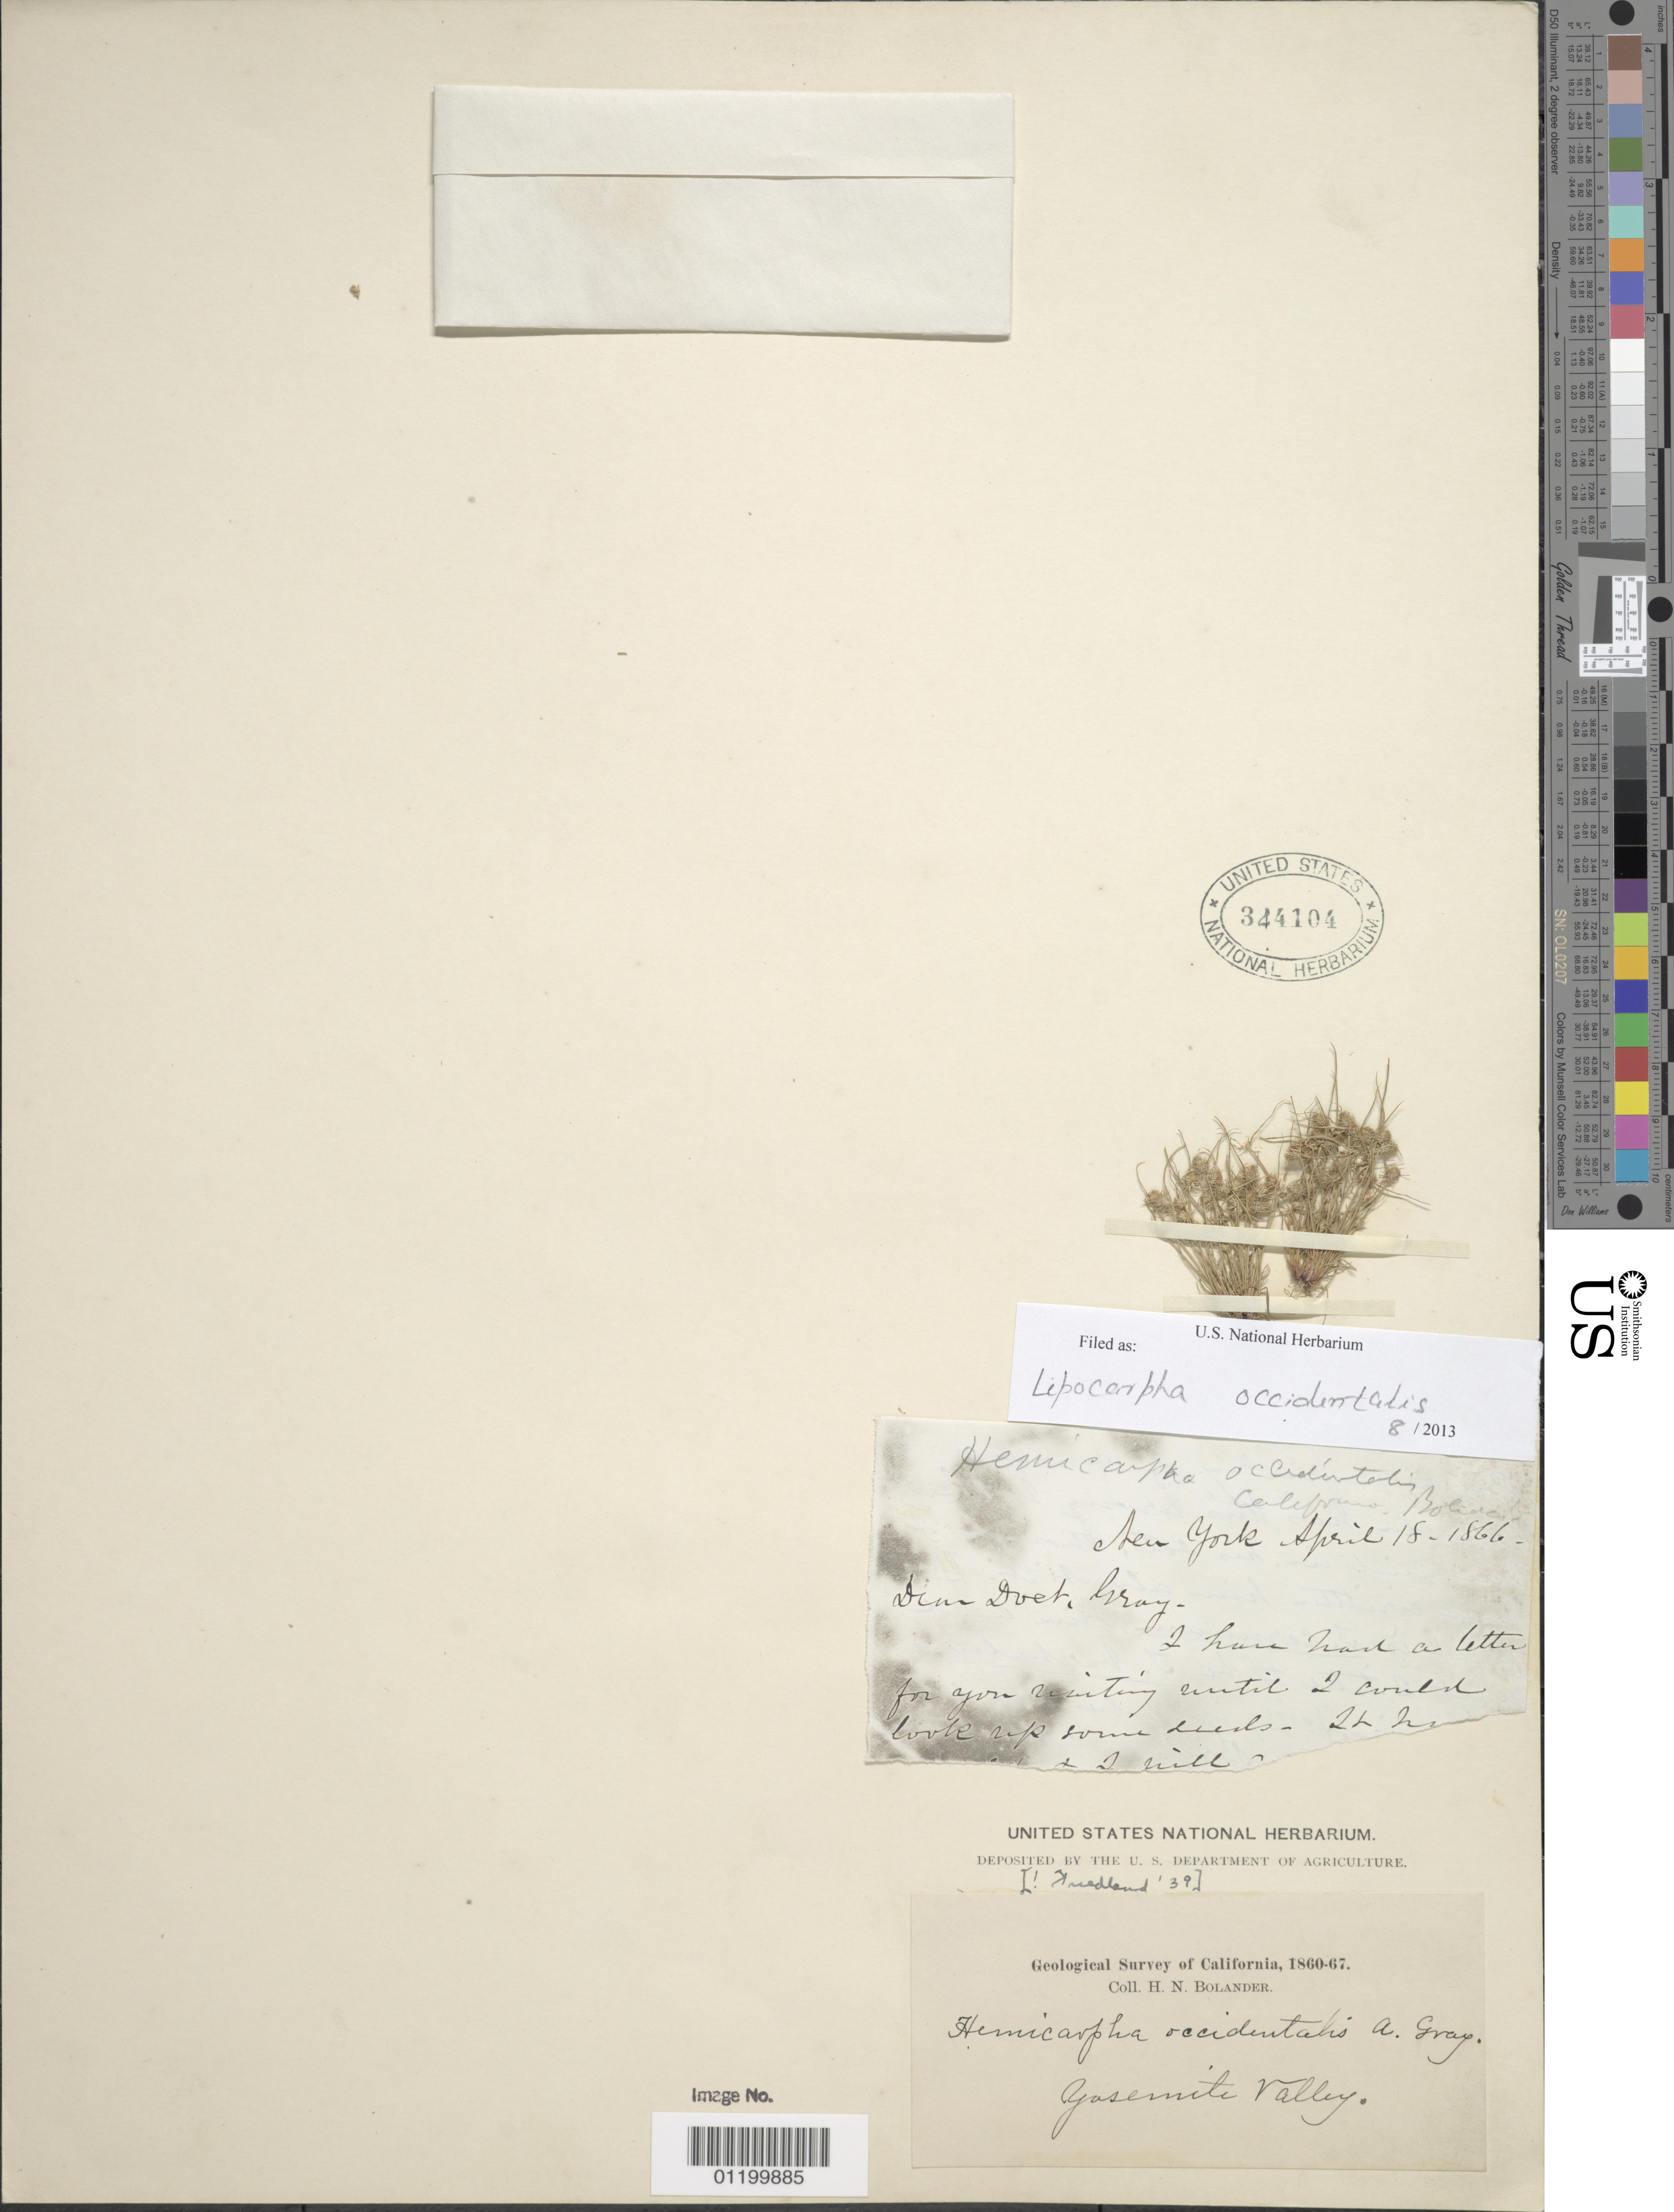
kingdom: Plantae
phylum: Tracheophyta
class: Liliopsida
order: Poales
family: Cyperaceae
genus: Cyperus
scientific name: Cyperus hemioccidentalis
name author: Goetgh.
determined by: Strong, M. T., (US), Smithsonian Institution - National Museum of Natural History (UNITED STATES)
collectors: H. Bolander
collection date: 1860/1867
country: United States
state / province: California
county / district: Mariposa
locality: Yosemite Valley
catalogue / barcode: US 344104